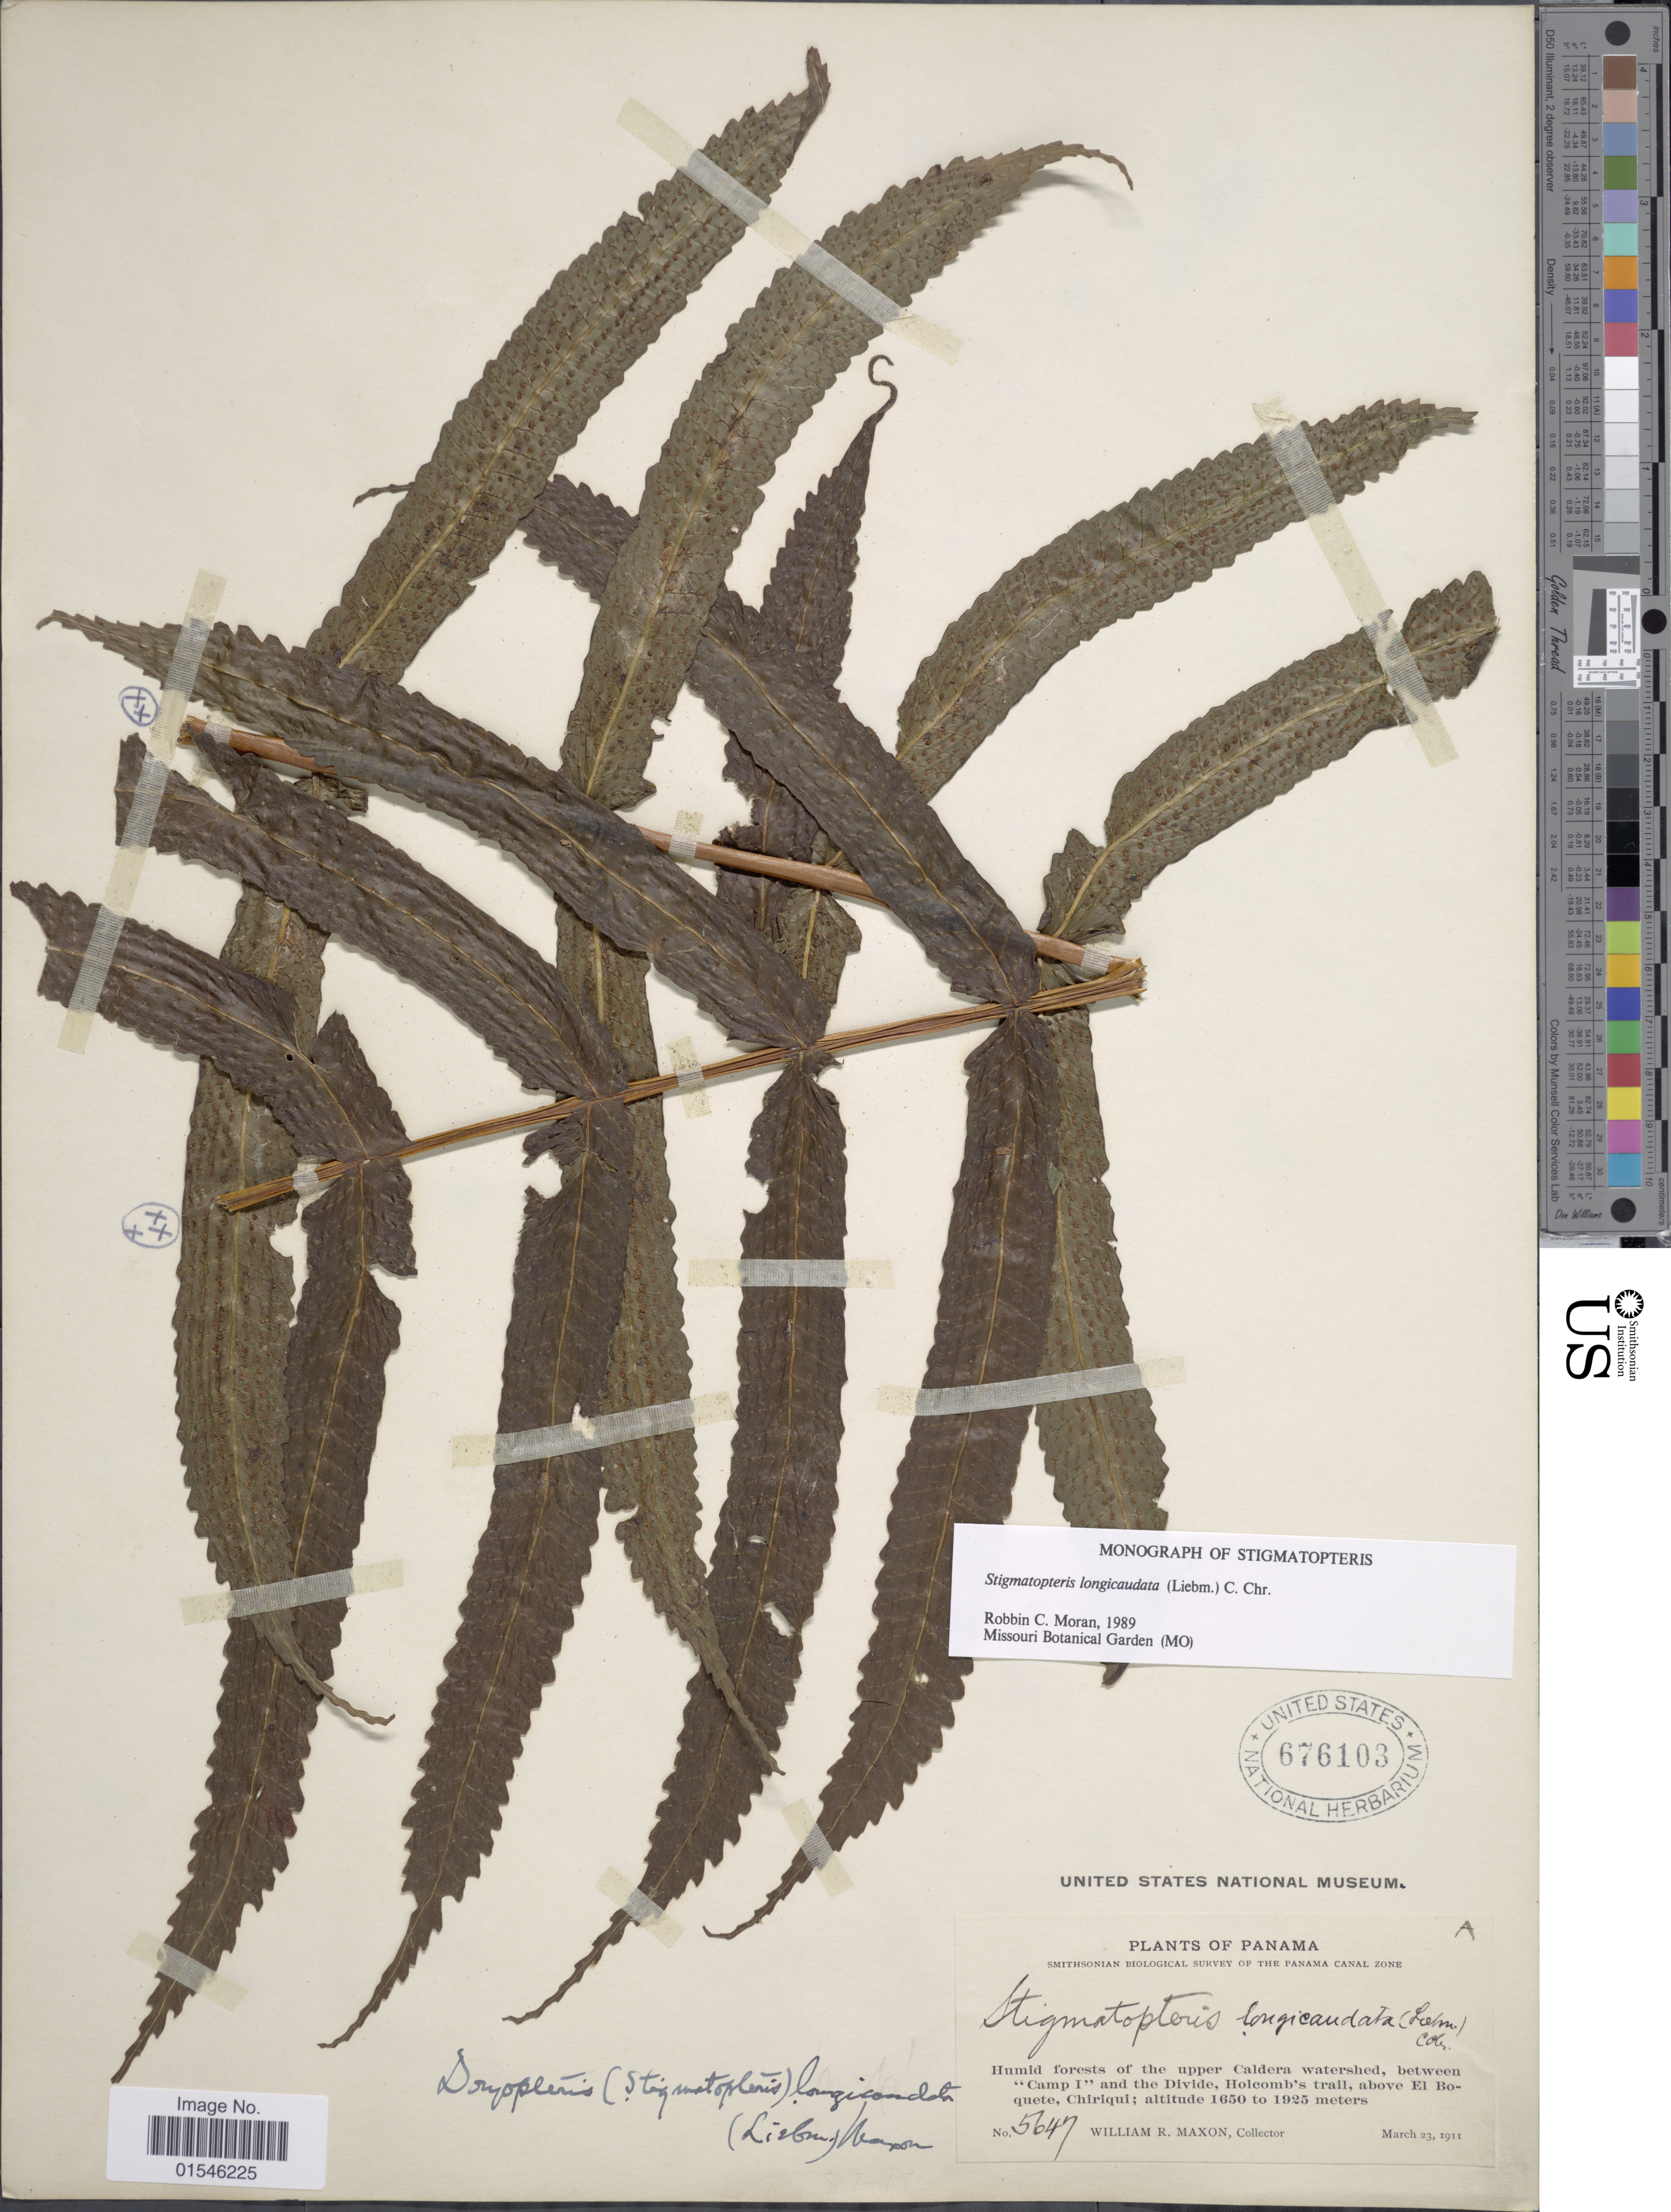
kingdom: Plantae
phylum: Tracheophyta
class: Polypodiopsida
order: Polypodiales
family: Dryopteridaceae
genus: Stigmatopteris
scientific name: Stigmatopteris longicaudata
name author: (Leibm.) C. Chr.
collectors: W. R. Maxon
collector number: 5647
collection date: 1911-03-23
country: Panama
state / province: Chiriqui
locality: Humid forest of the upper Caldera watershed, between 'Camp i' and the Divide, Holcomb's trail, above El Boquete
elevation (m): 1650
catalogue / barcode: US 676103